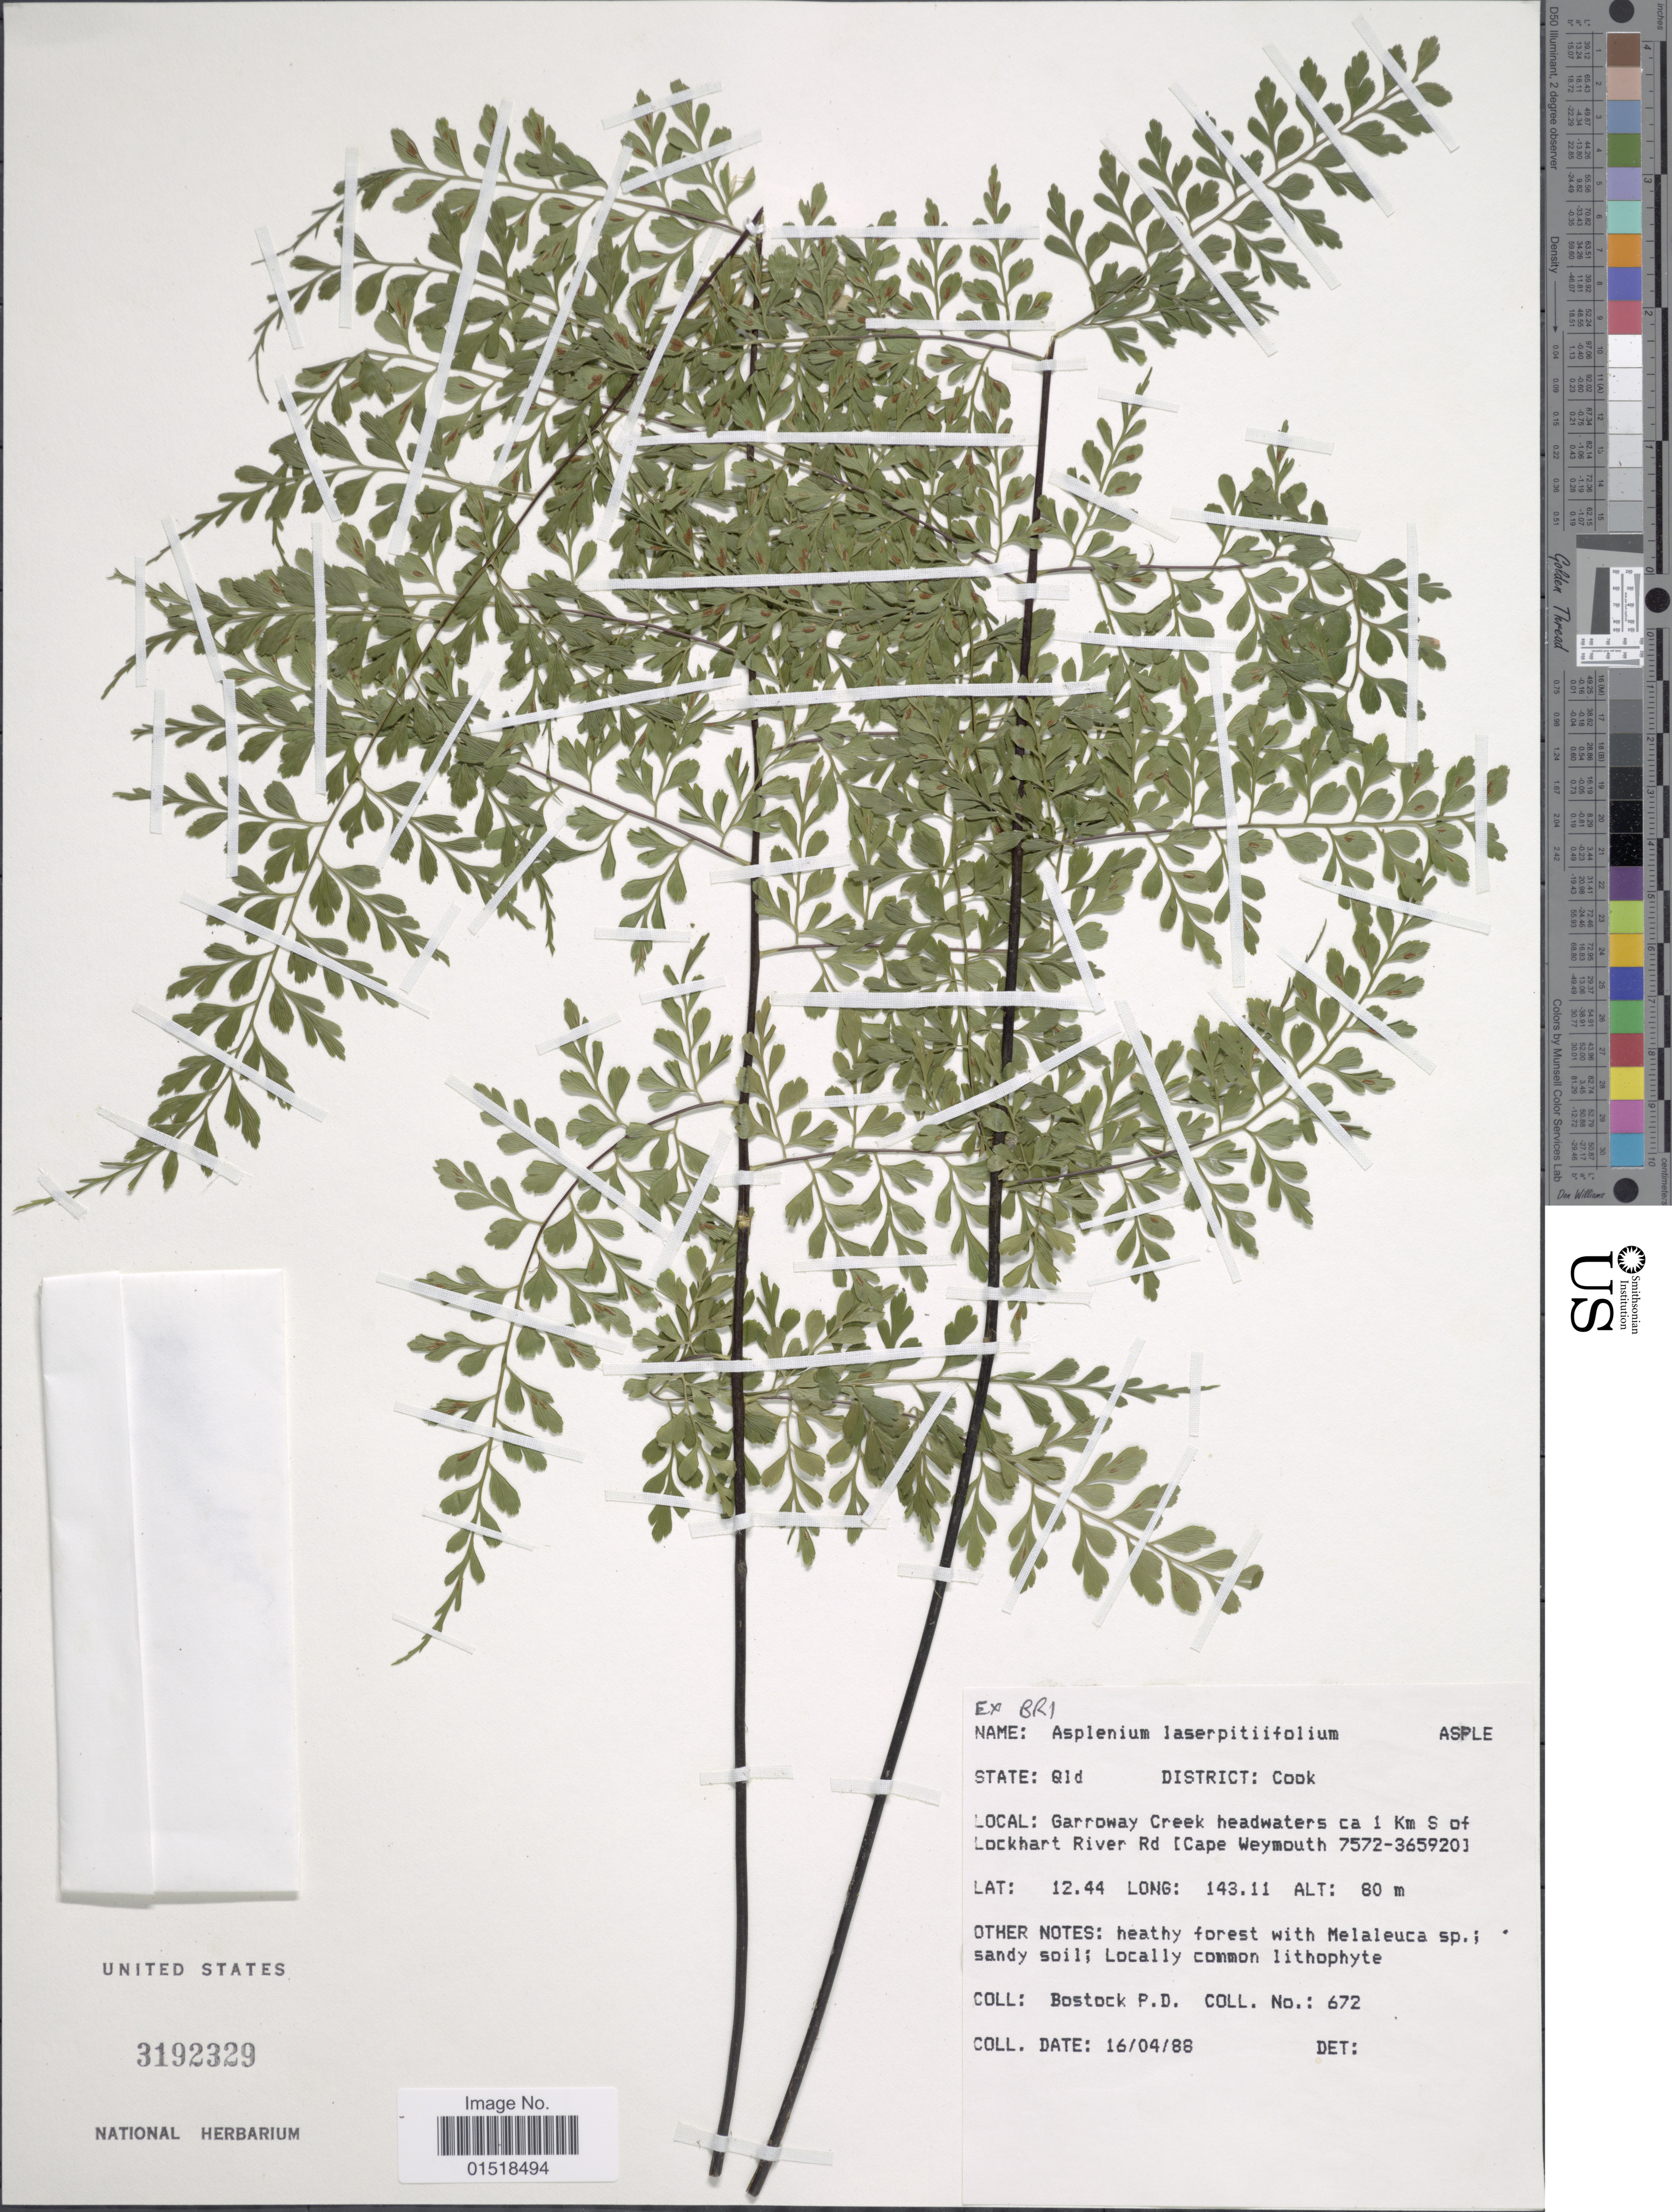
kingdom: Plantae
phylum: Tracheophyta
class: Polypodiopsida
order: Polypodiales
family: Aspleniaceae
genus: Asplenium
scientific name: Asplenium laserpitiifolium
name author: Lam.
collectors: P. Bostock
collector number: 672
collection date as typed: Transcribed d/m/y: 16/4/88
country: Australia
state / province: Queensland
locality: District: Cook. Garroway Creek headwaters ca 1 Km S of Lockhart River Rd [Cape Weymouth 7572-365920].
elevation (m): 80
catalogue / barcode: US 3192329